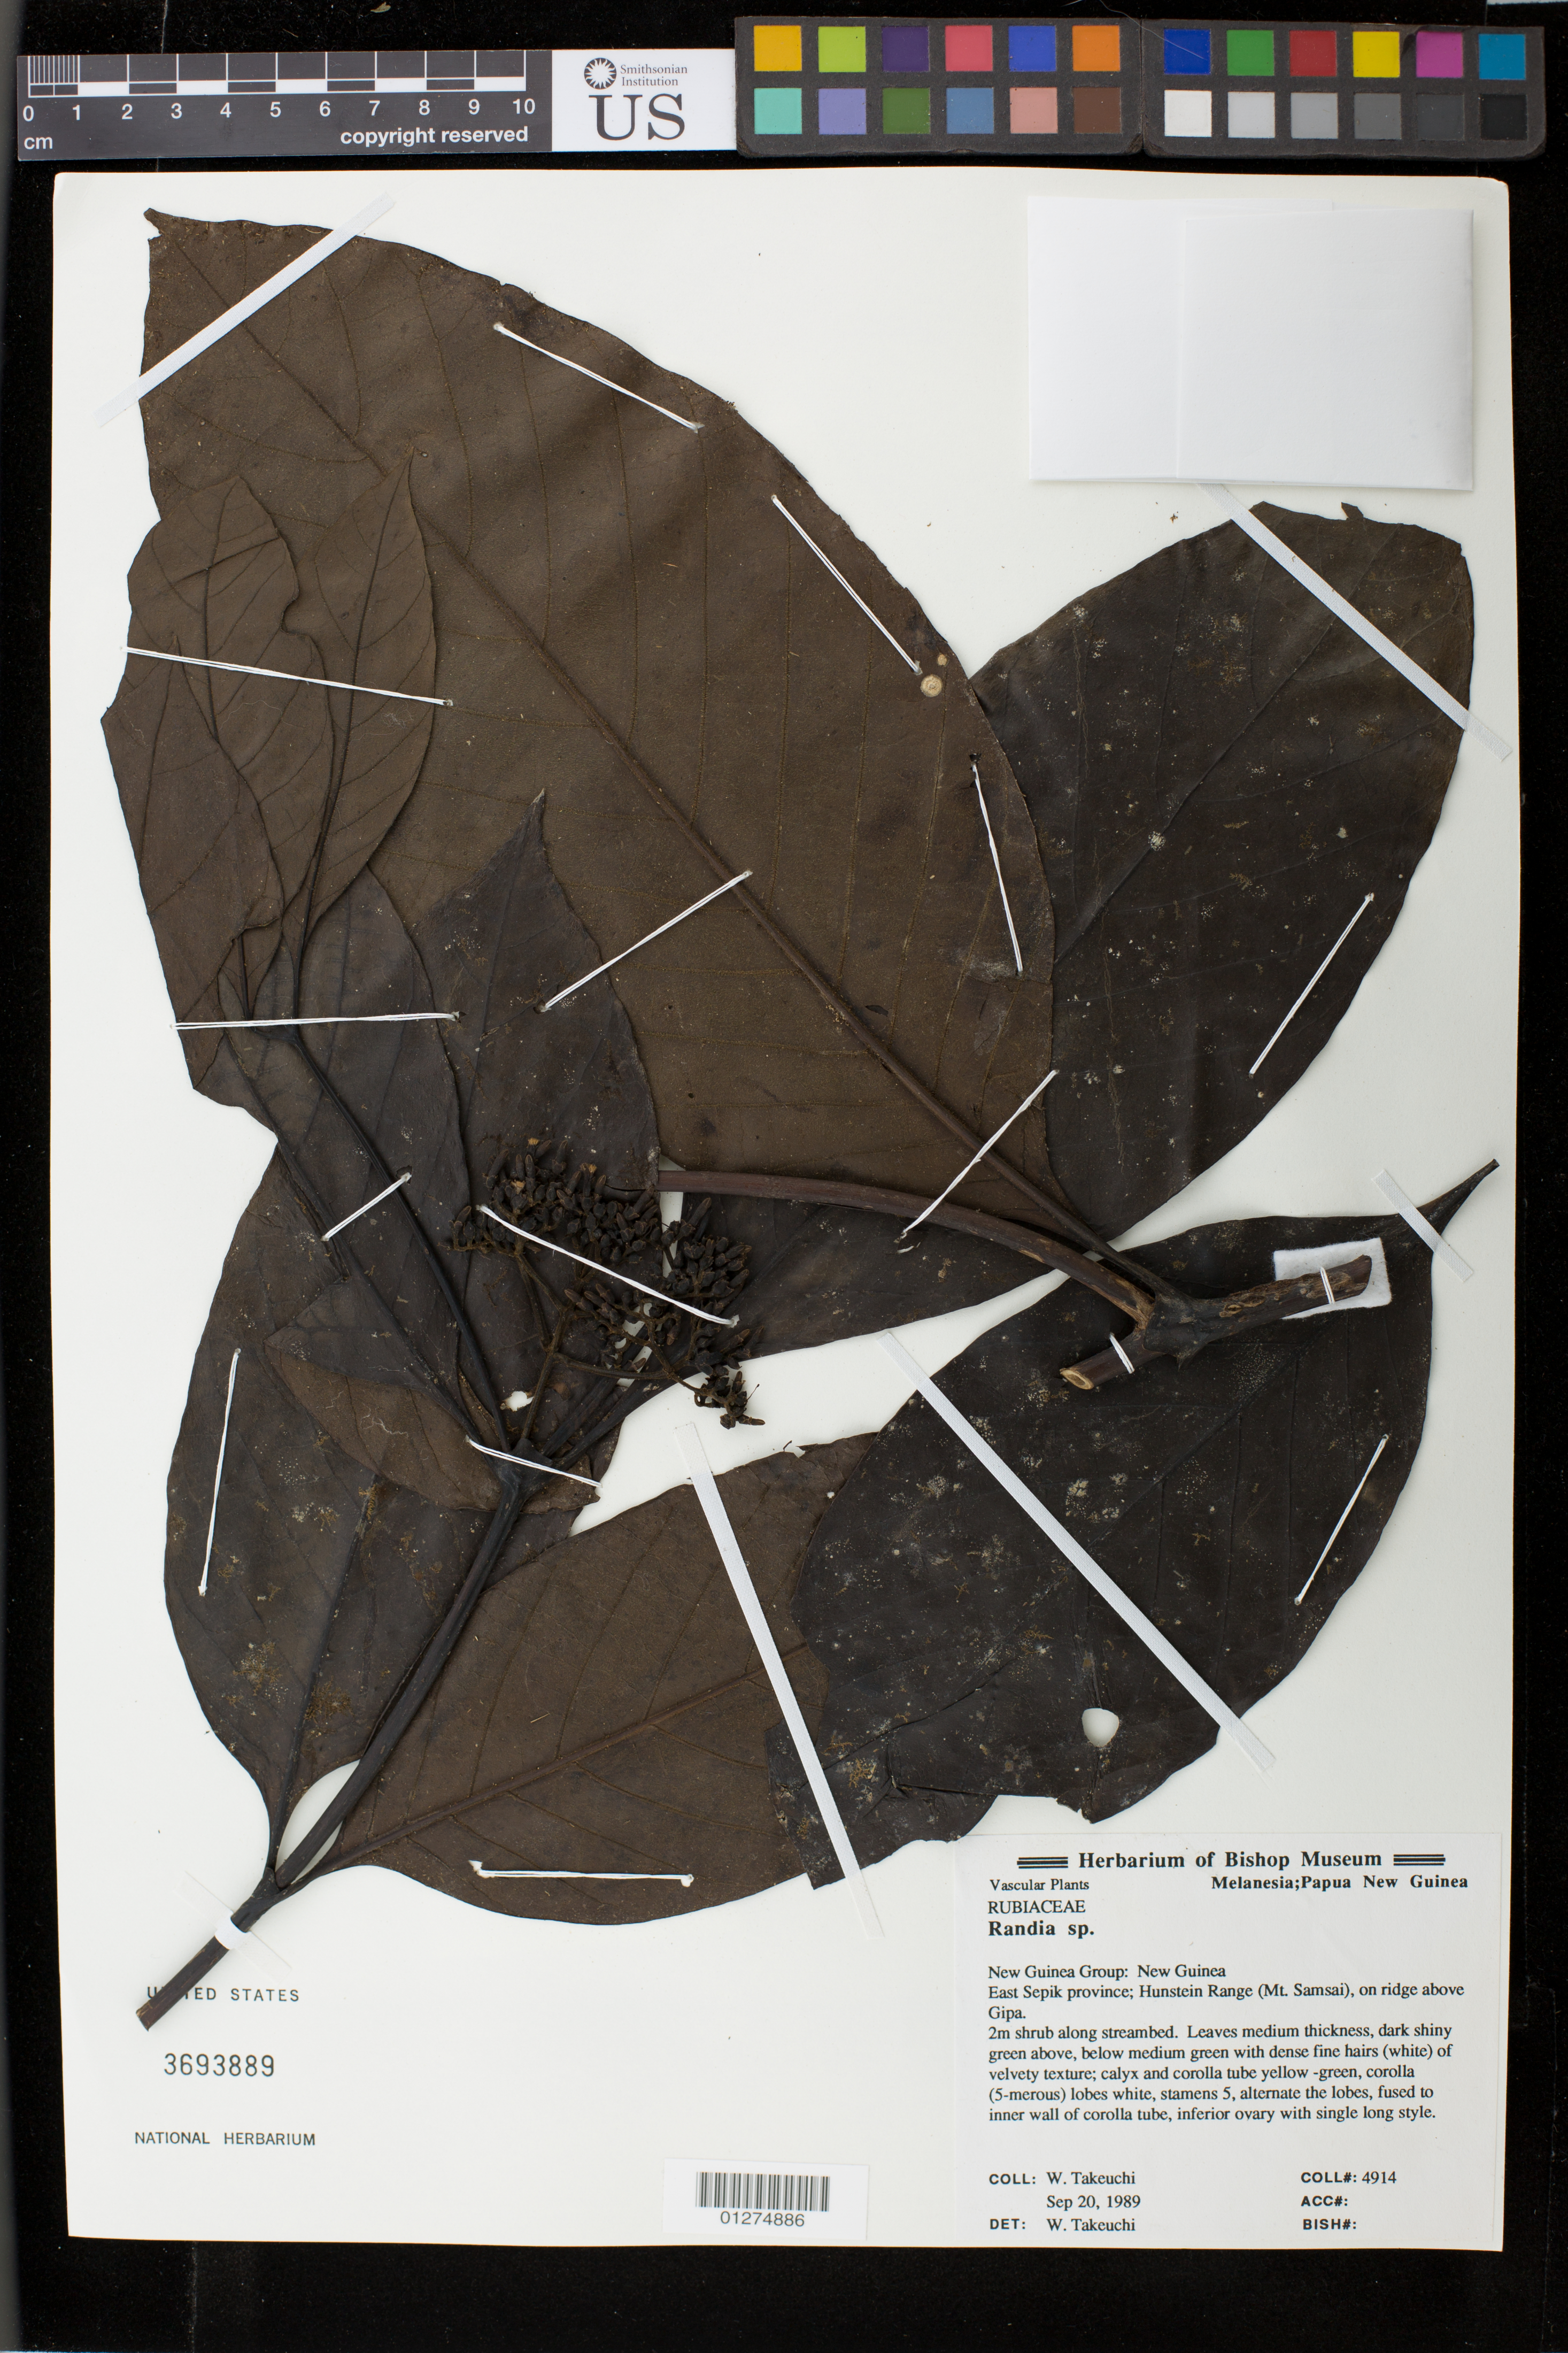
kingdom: Plantae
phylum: Tracheophyta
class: Magnoliopsida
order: Gentianales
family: Rubiaceae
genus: Randia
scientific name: Randia sp.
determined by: Takeuchi, W.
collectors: W. Takeuchi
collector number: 4914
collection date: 1989-09-20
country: Papua New Guinea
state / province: East Sepik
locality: New Guinea Group: New Guinea. Hunstein range (Mt. Samsai), on ridge above Gipa.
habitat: along streambed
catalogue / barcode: US 3693889